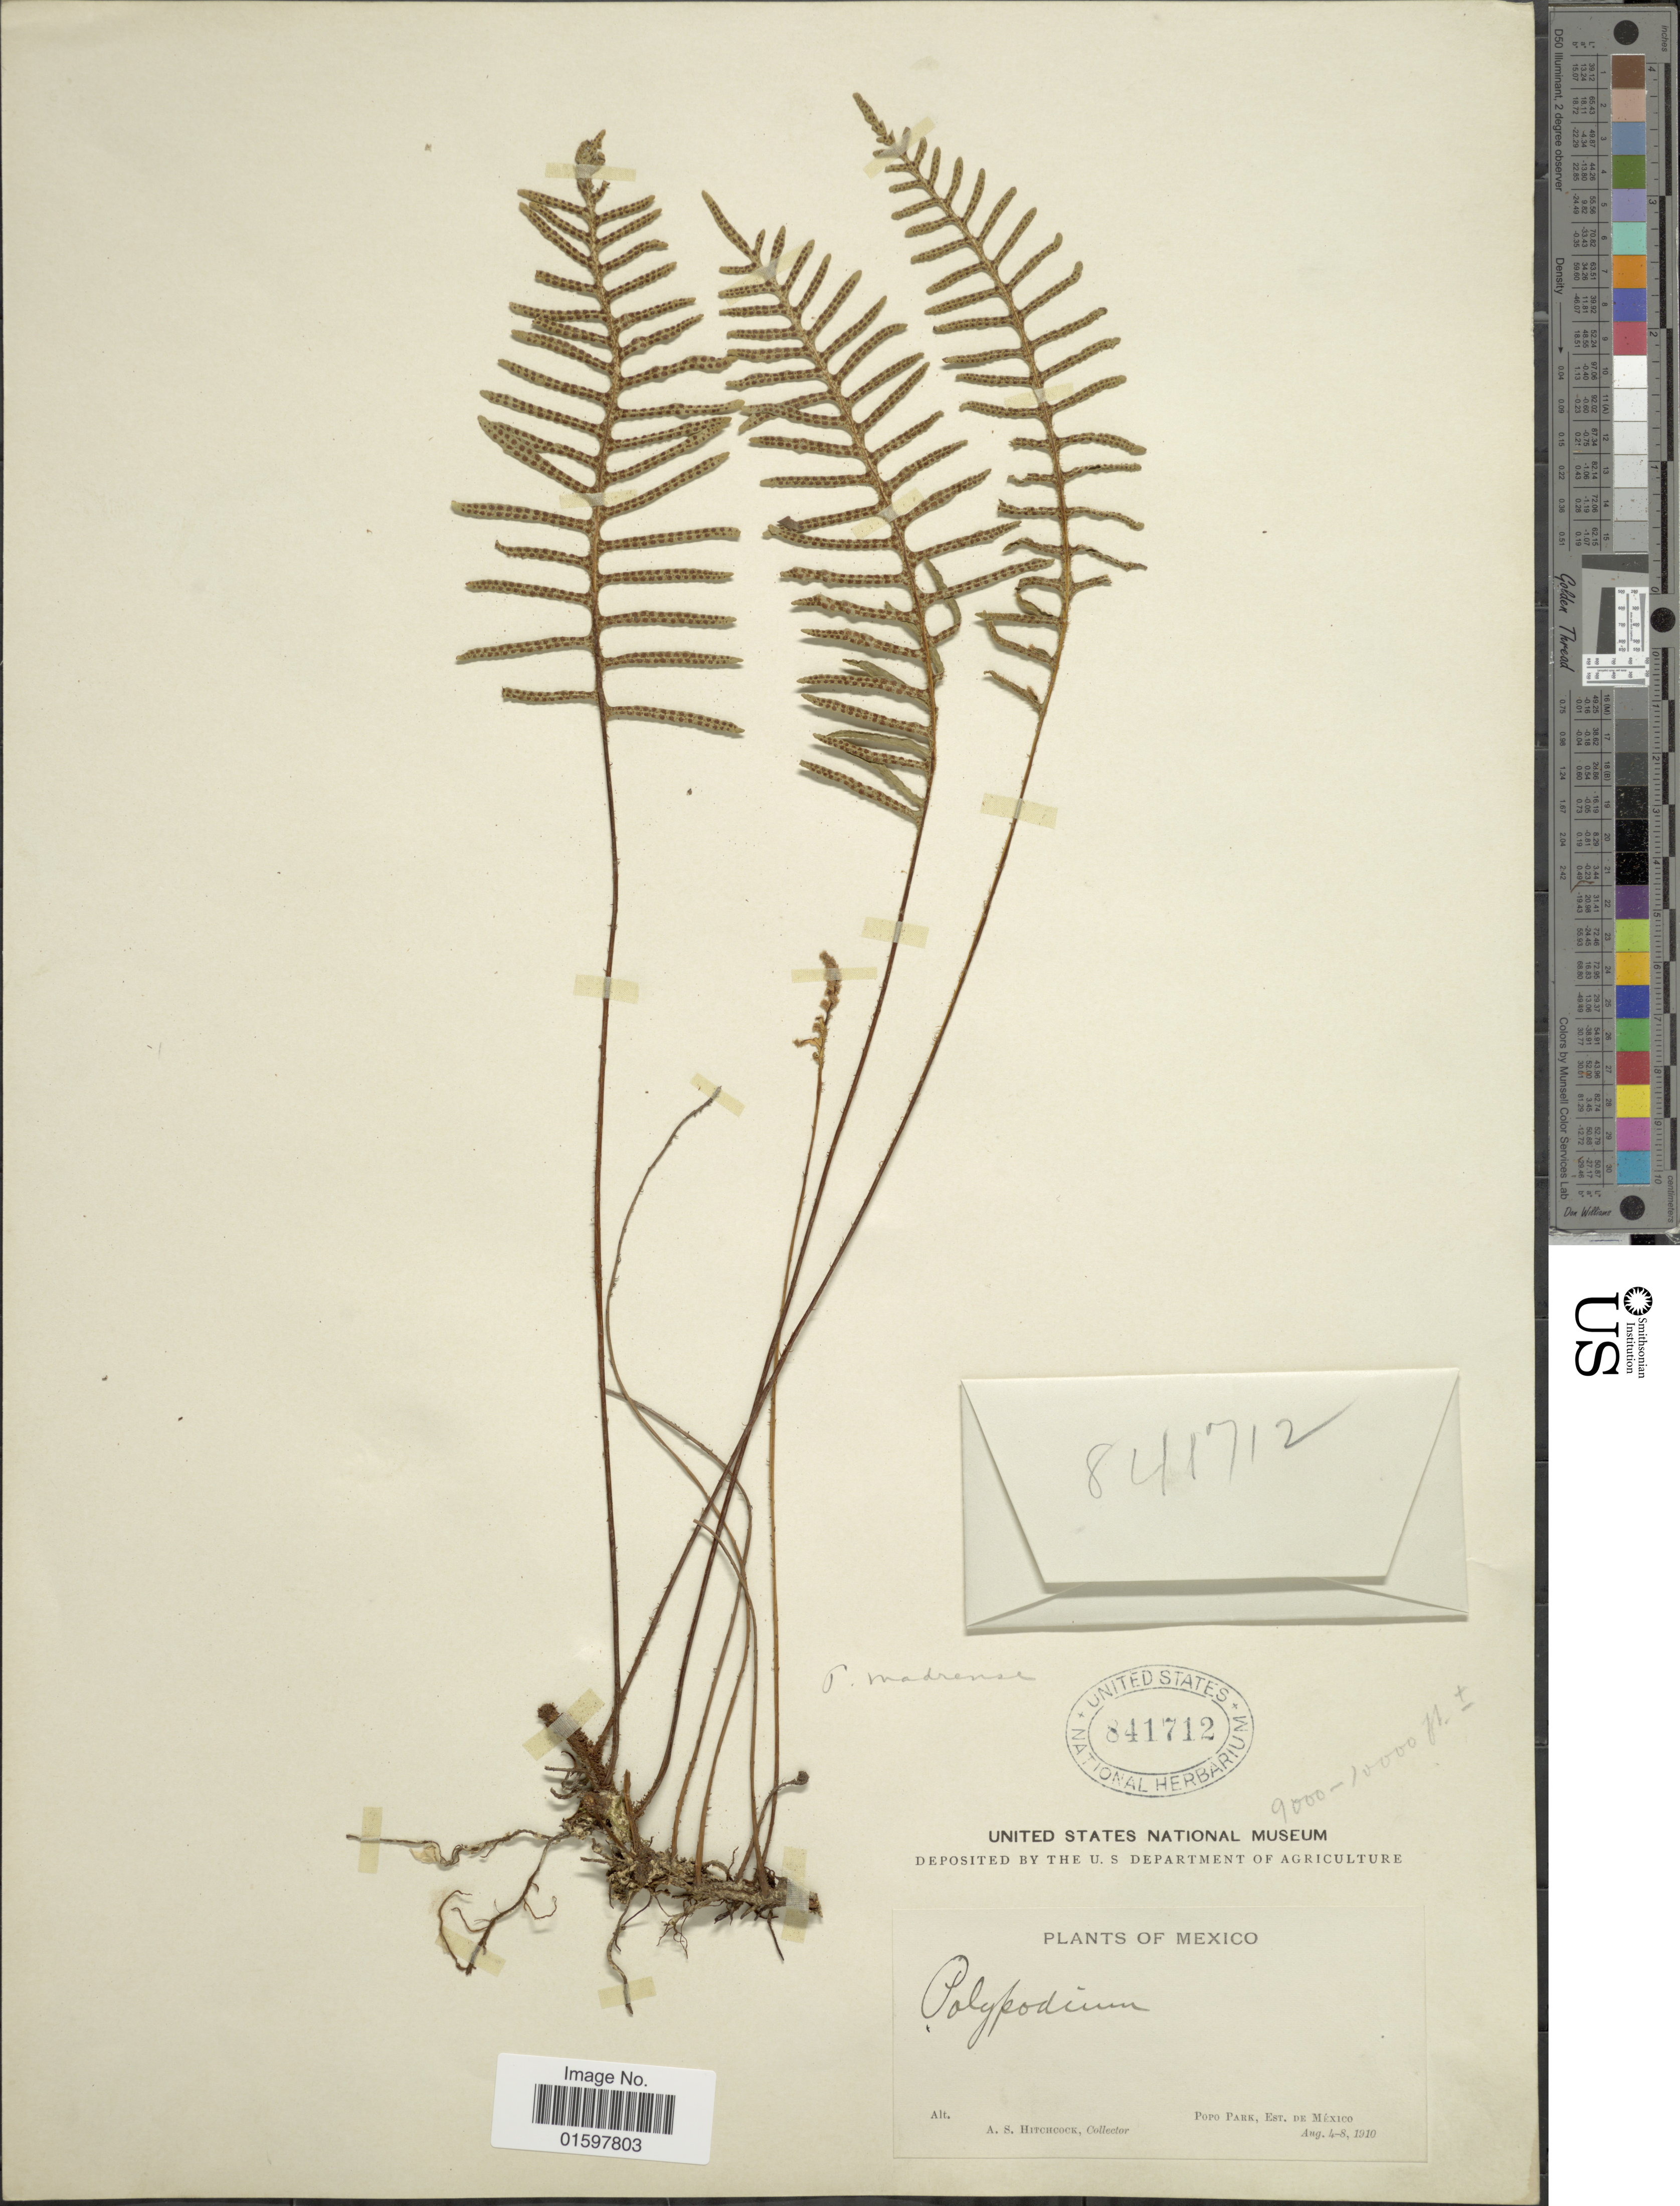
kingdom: Plantae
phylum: Tracheophyta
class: Polypodiopsida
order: Polypodiales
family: Polypodiaceae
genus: Pleopeltis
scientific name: Pleopeltis madrense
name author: (J. Sm.) A.R. Sm. & Tejero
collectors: A. S. Hitchcock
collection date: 1910-08-04/1910-08-08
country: Mexico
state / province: México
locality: Popo Park, Est. de Mexico.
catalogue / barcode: US 841712